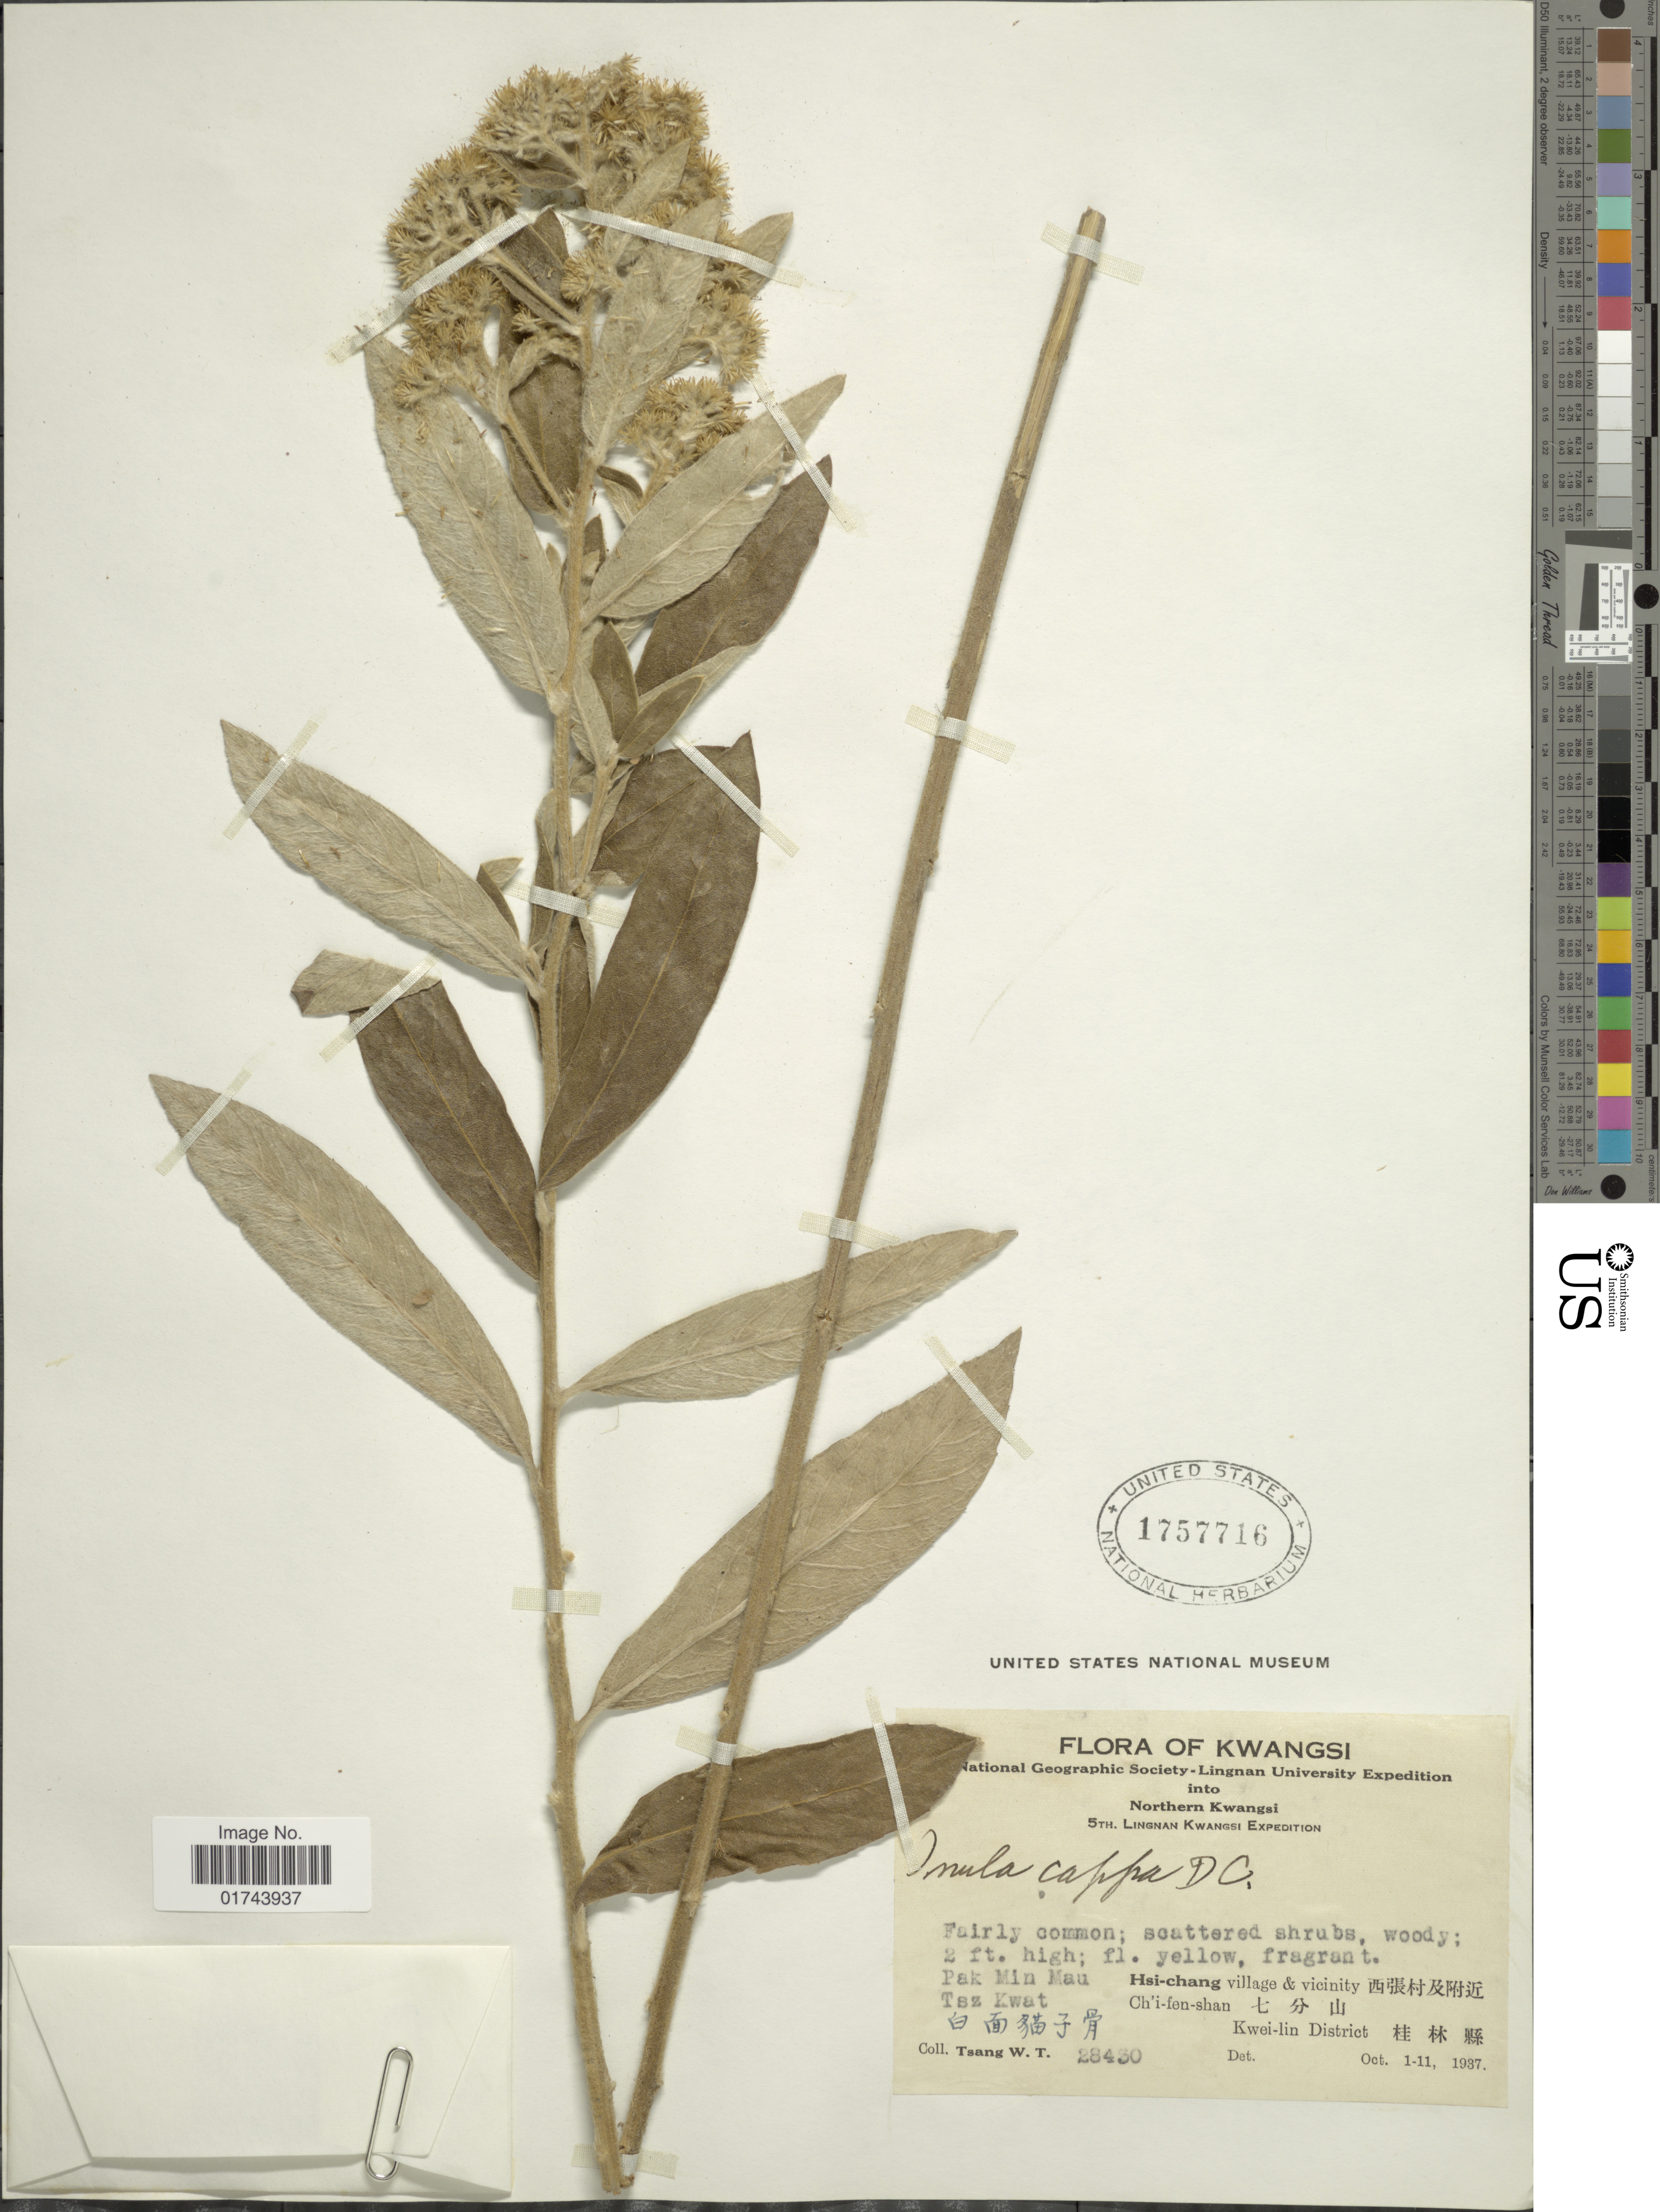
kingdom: Plantae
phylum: Tracheophyta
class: Magnoliopsida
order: Asterales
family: Asteraceae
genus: Inula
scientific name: Inula cappa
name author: (Buch.-Ham. ex D. Don) DC.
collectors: W. T. Tsang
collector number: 28430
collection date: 1937-10-01/1937-10-11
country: China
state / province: Guangxi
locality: Kwangsi, Pak Min Mau, Tsz Kwat, Hsi-chang village & vicinity, Ch'i-fen-shan, Kwei-lin District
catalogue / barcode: US 1757716